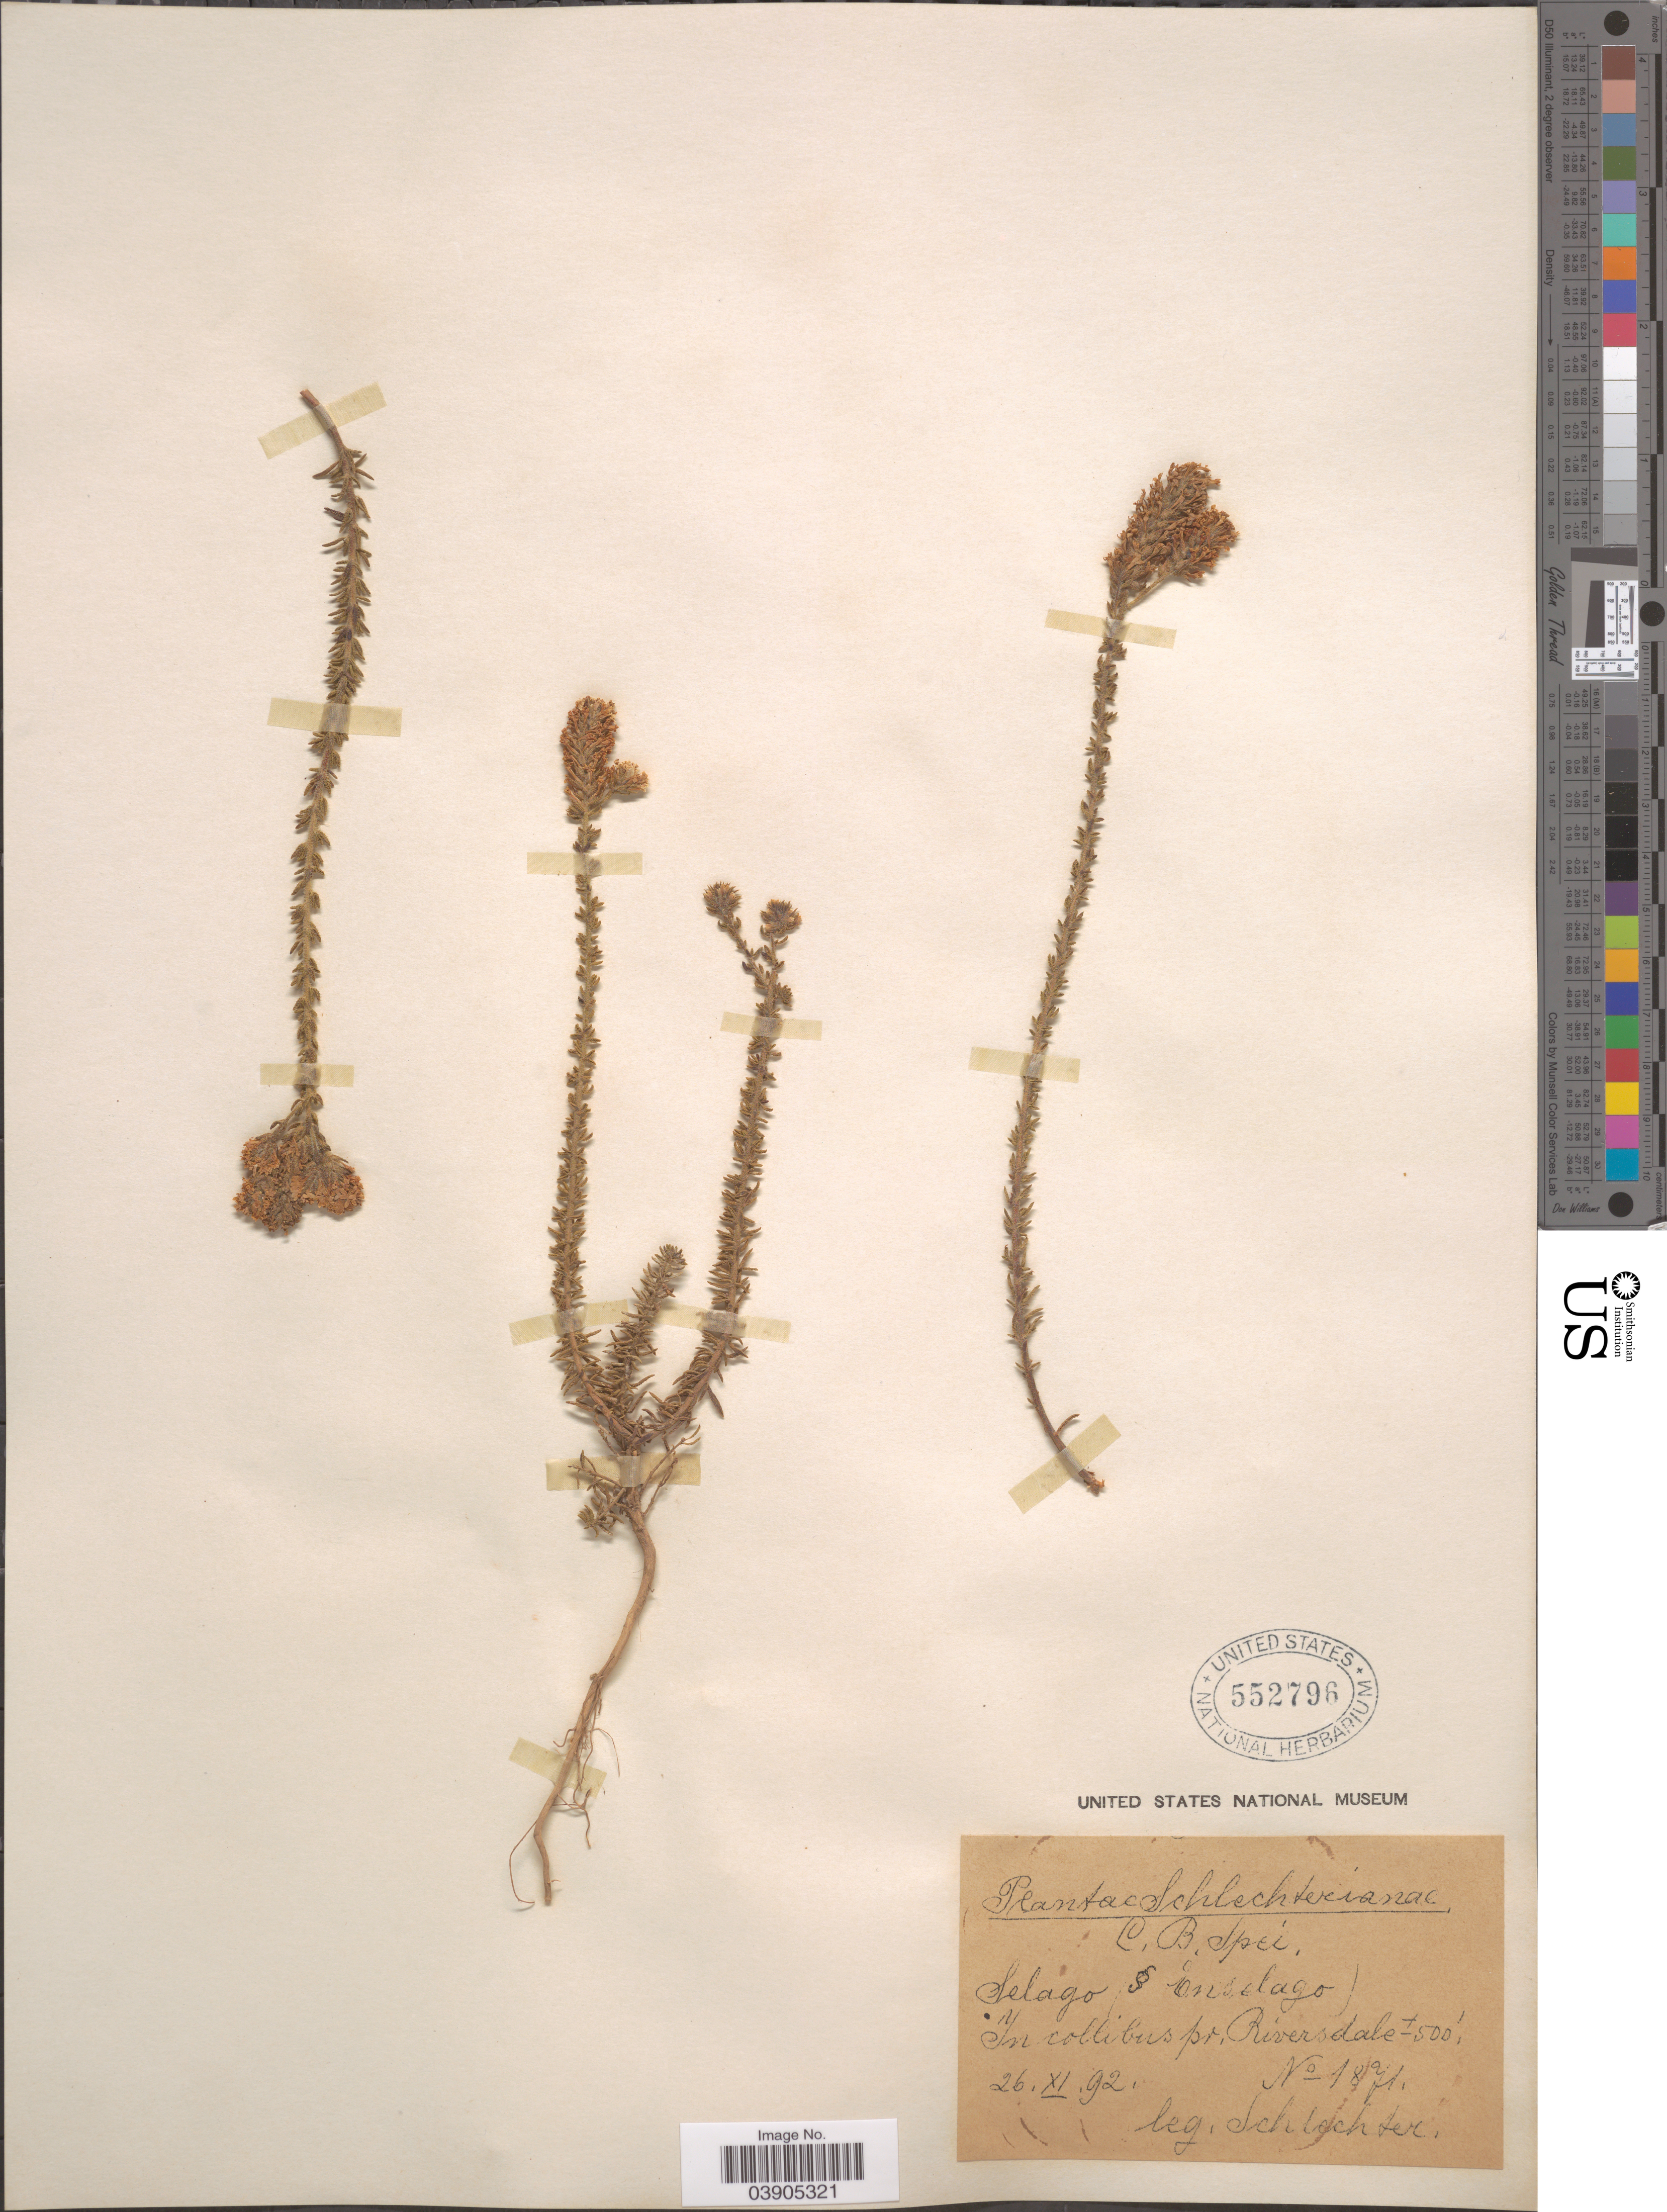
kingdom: Plantae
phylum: Tracheophyta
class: Magnoliopsida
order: Lamiales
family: Scrophulariaceae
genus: Selago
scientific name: Selago sp.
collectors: Schlechter, --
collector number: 1871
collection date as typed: Transcribed d/m/y: 26/11/92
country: South Africa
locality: C.B Spei. In collibus pr. Riversdale.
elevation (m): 152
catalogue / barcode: US 552796